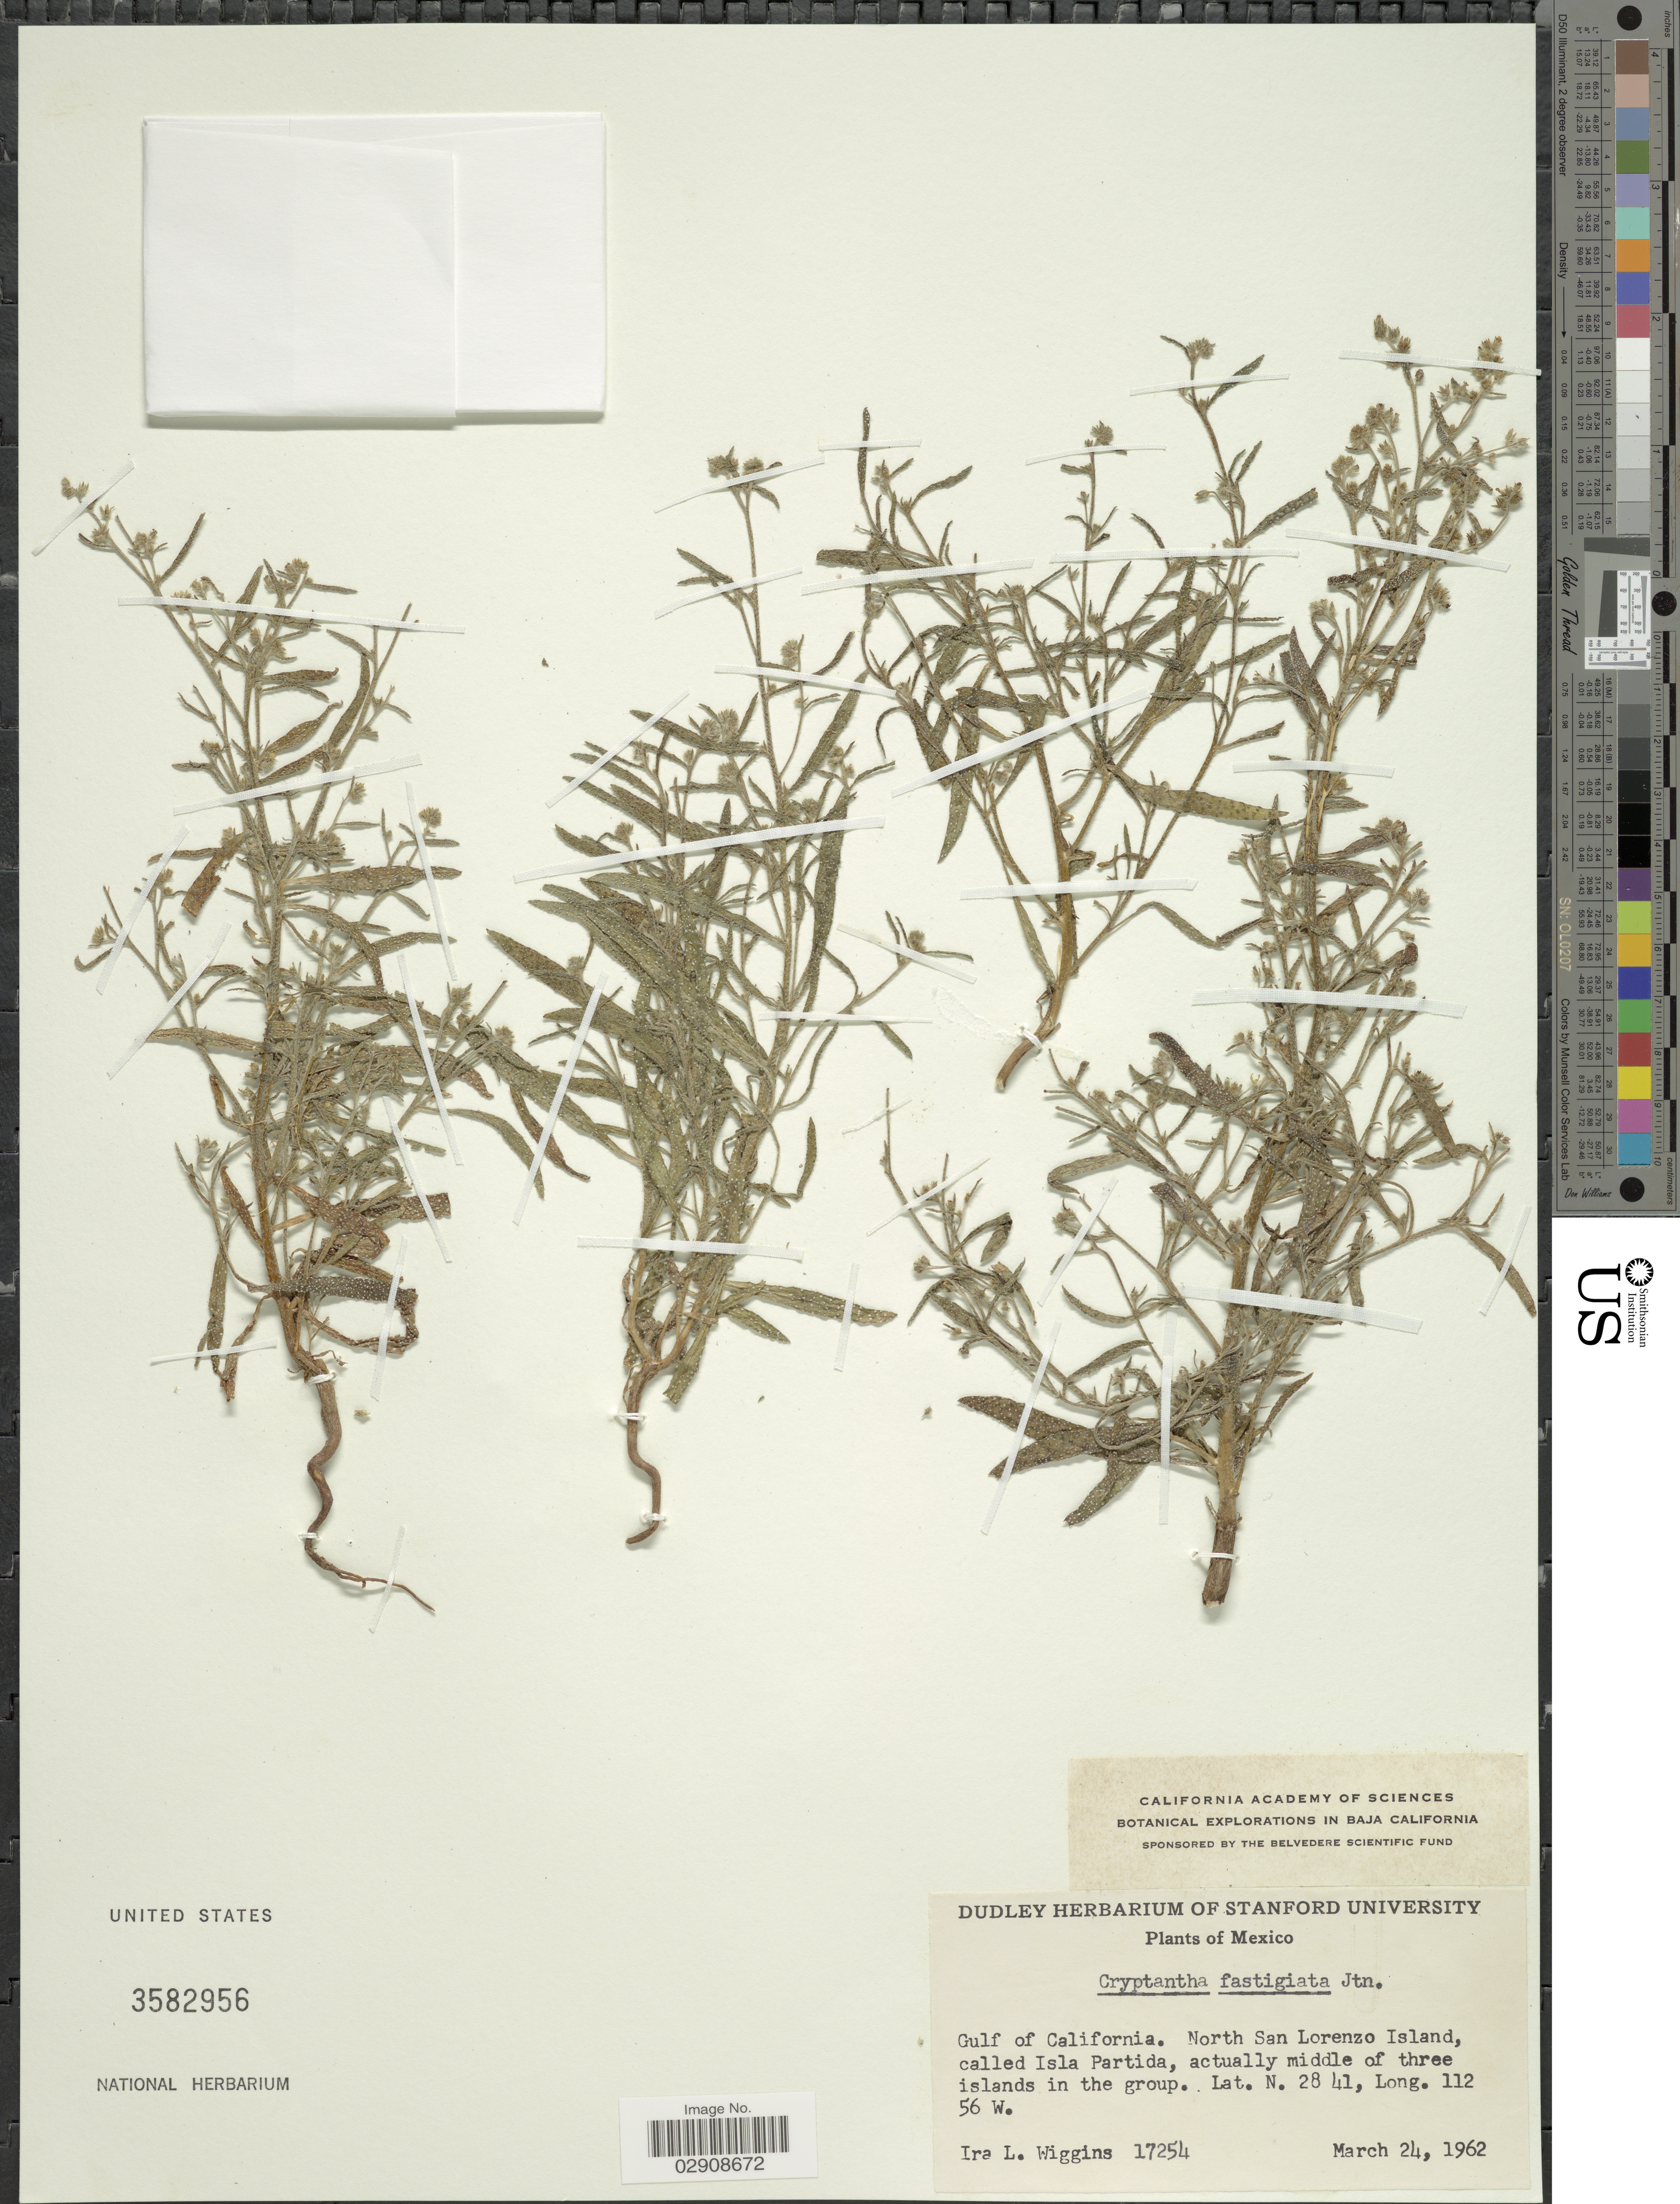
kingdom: Plantae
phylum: Tracheophyta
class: Magnoliopsida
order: Boraginales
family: Boraginaceae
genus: Cryptantha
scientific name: Cryptantha fastigiata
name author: I.M. Johnst.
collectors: I. L. Wiggins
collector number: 17254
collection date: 1962-03-24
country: Mexico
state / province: Baja California Sur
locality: Gulf of California. North San Lorenzo Island, called Isla Partida, actually middle of three islands in the group.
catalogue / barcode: US 3582956